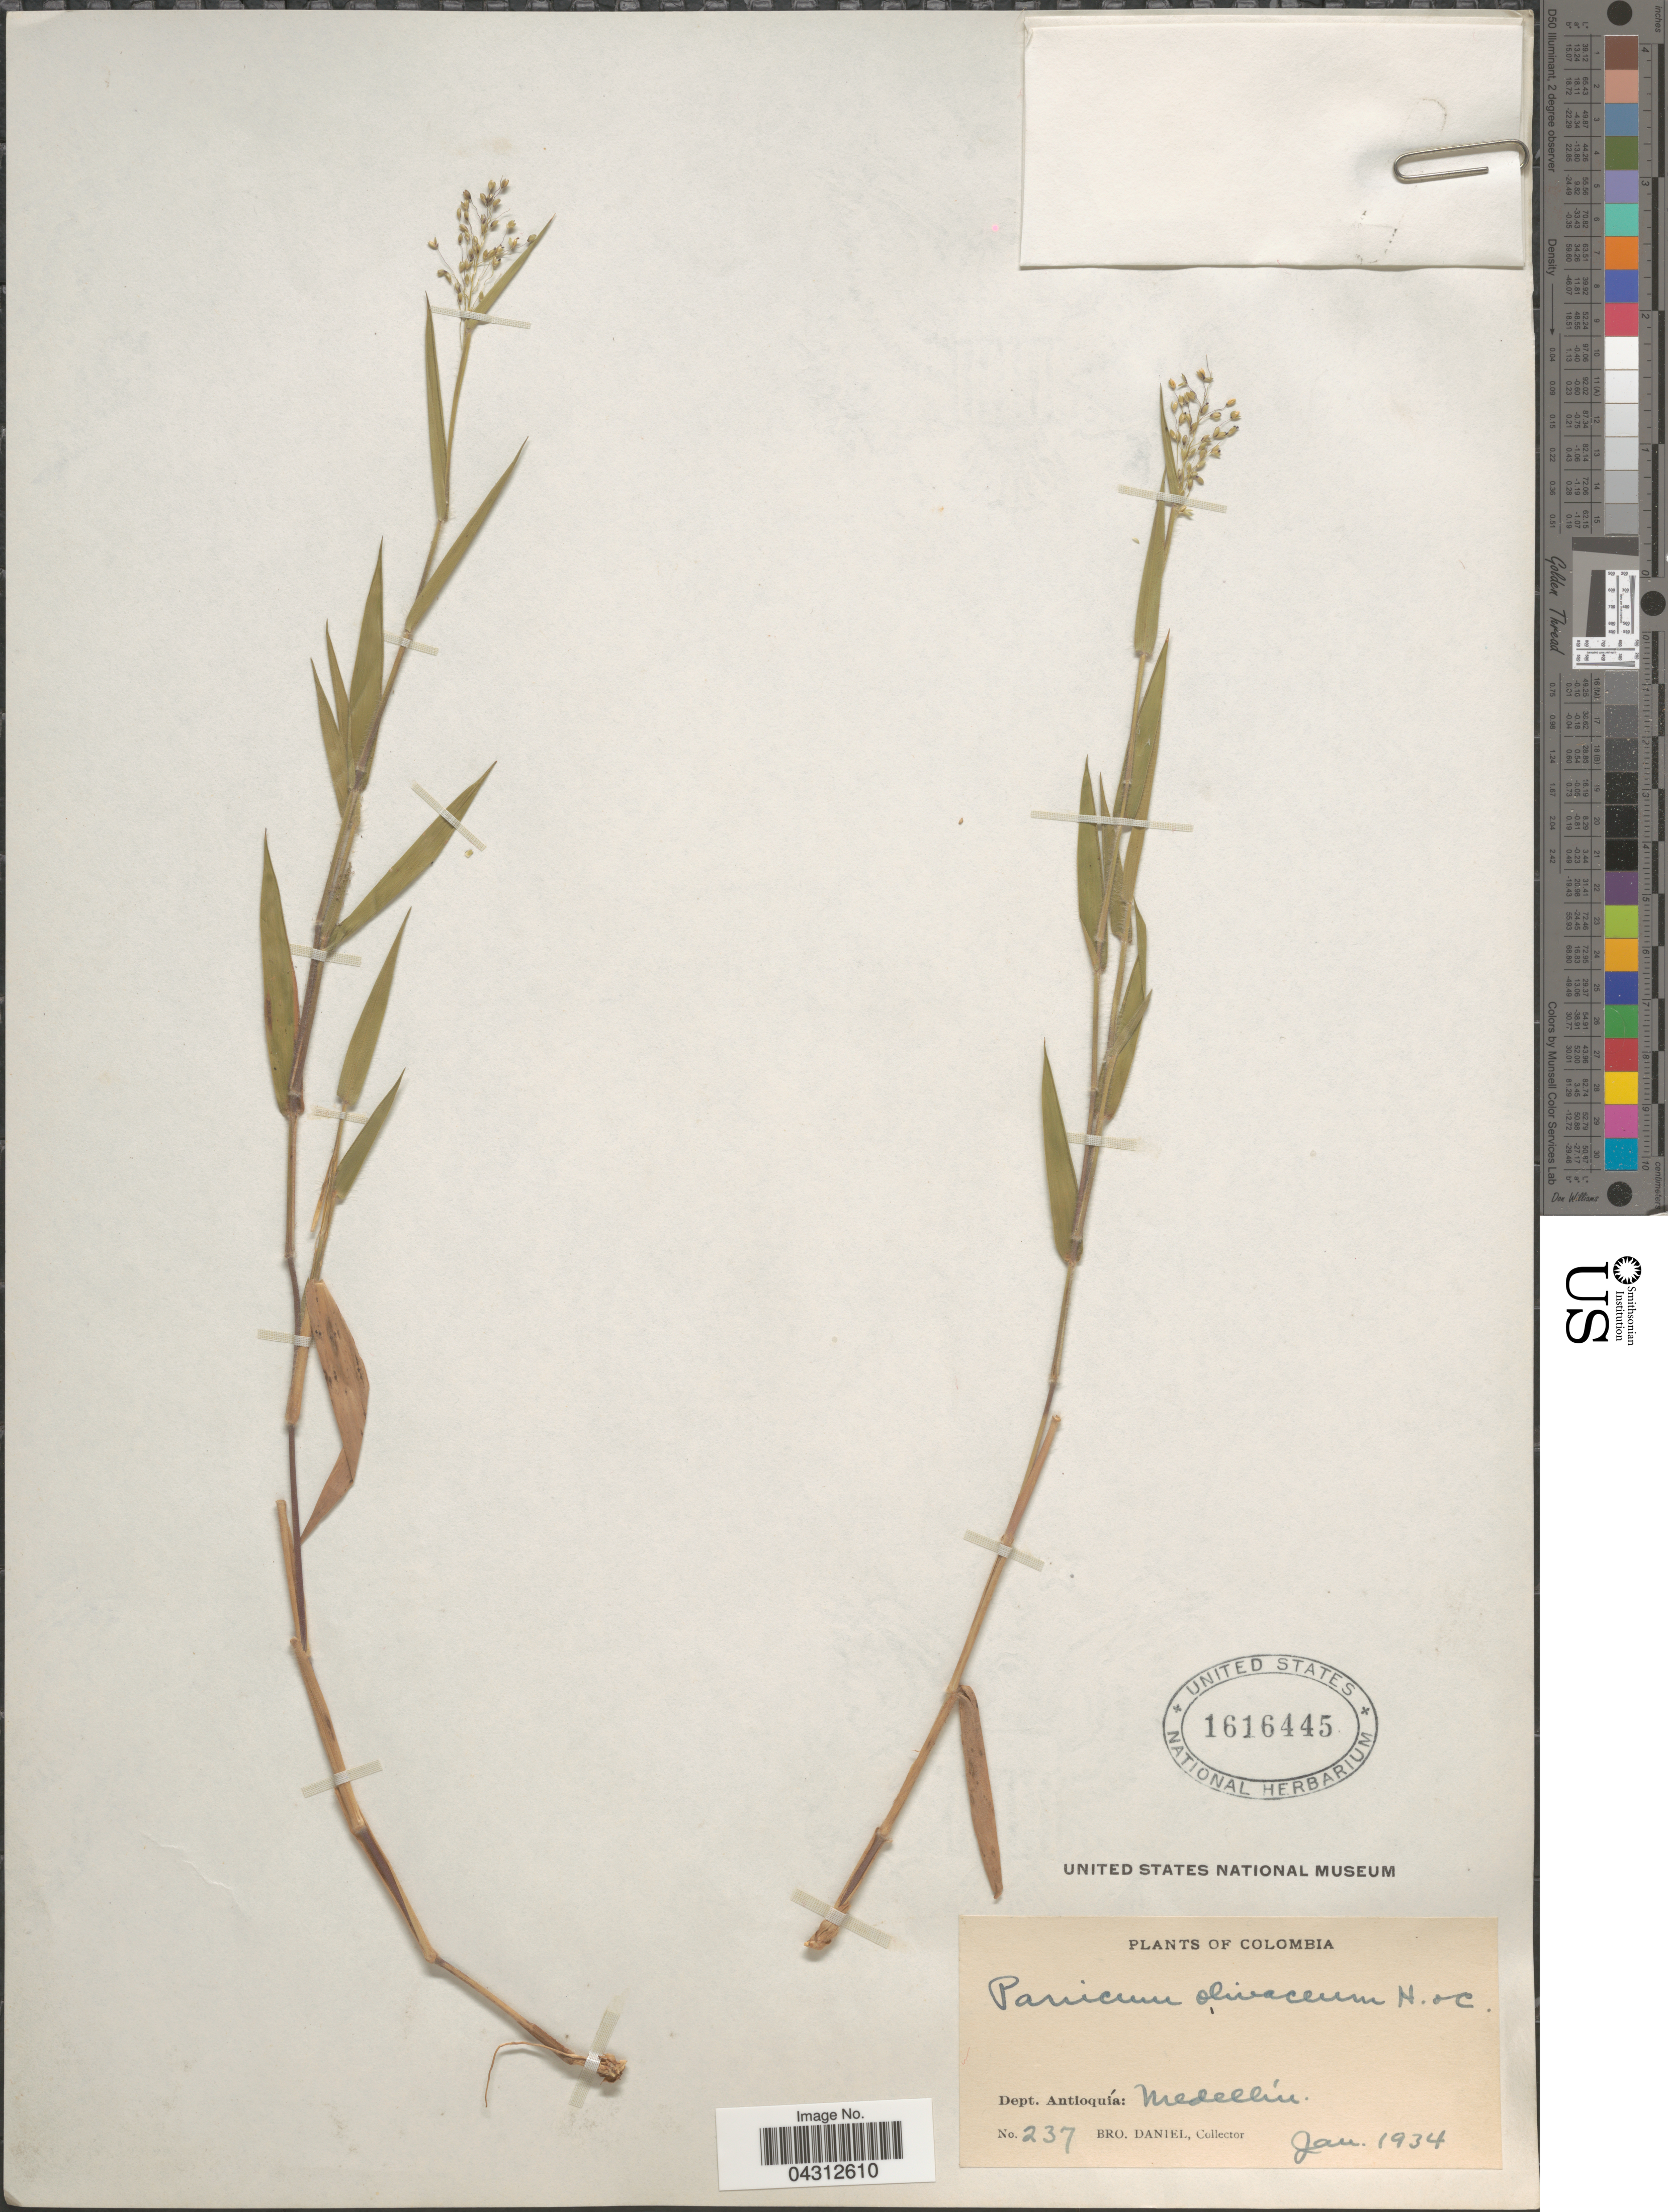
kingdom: Plantae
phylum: Tracheophyta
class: Liliopsida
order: Poales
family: Poaceae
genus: Dichanthelium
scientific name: Dichanthelium acuminatum var. acuminatum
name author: (Sw.) Gould & C.A. Clark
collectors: Bro. Daniel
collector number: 237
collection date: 1934-01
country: Colombia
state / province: Antioquia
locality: Dept. Antioquía: Medellín.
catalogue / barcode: US 1616445